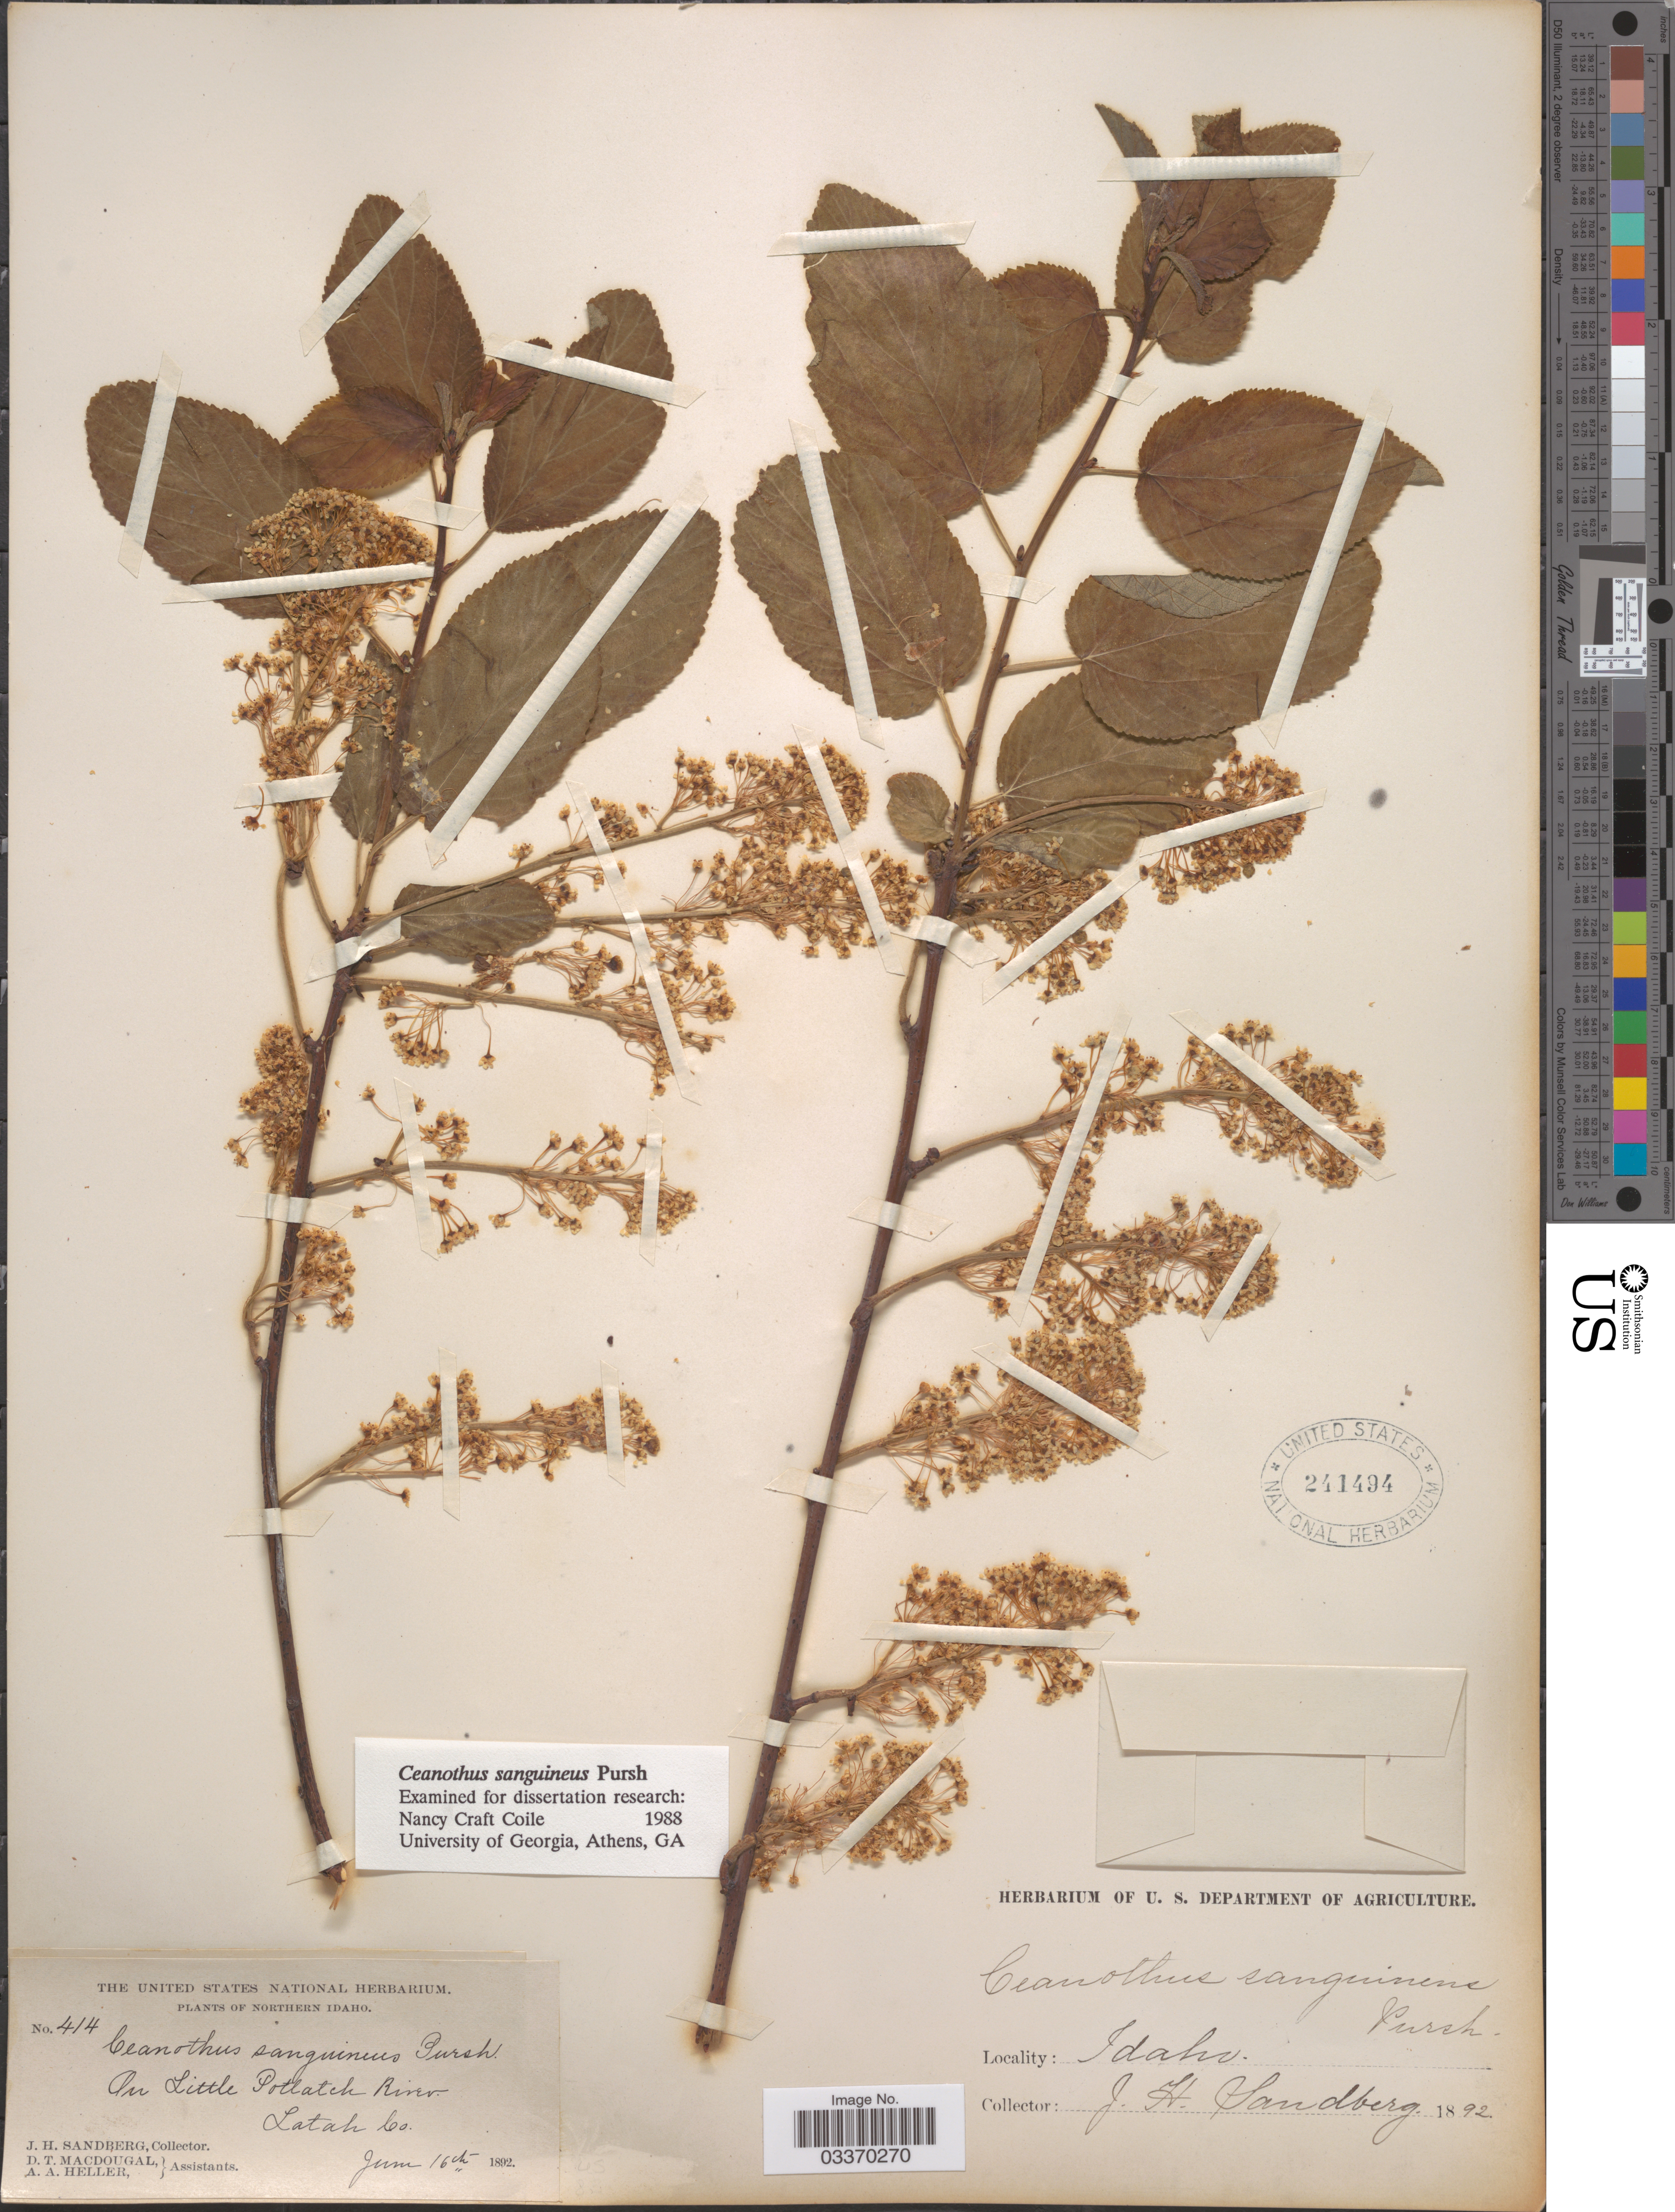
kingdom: Plantae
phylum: Tracheophyta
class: Magnoliopsida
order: Rosales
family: Rhamnaceae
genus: Ceanothus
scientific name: Ceanothus sanguineus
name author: Pursh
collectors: J. H. Sandberg, D. T. MacDougal & A. A. Heller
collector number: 414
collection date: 1892-06-16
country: United States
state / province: Idaho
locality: Northern Idaho, On Little Potlatch River, Latah Co.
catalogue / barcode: US 241494